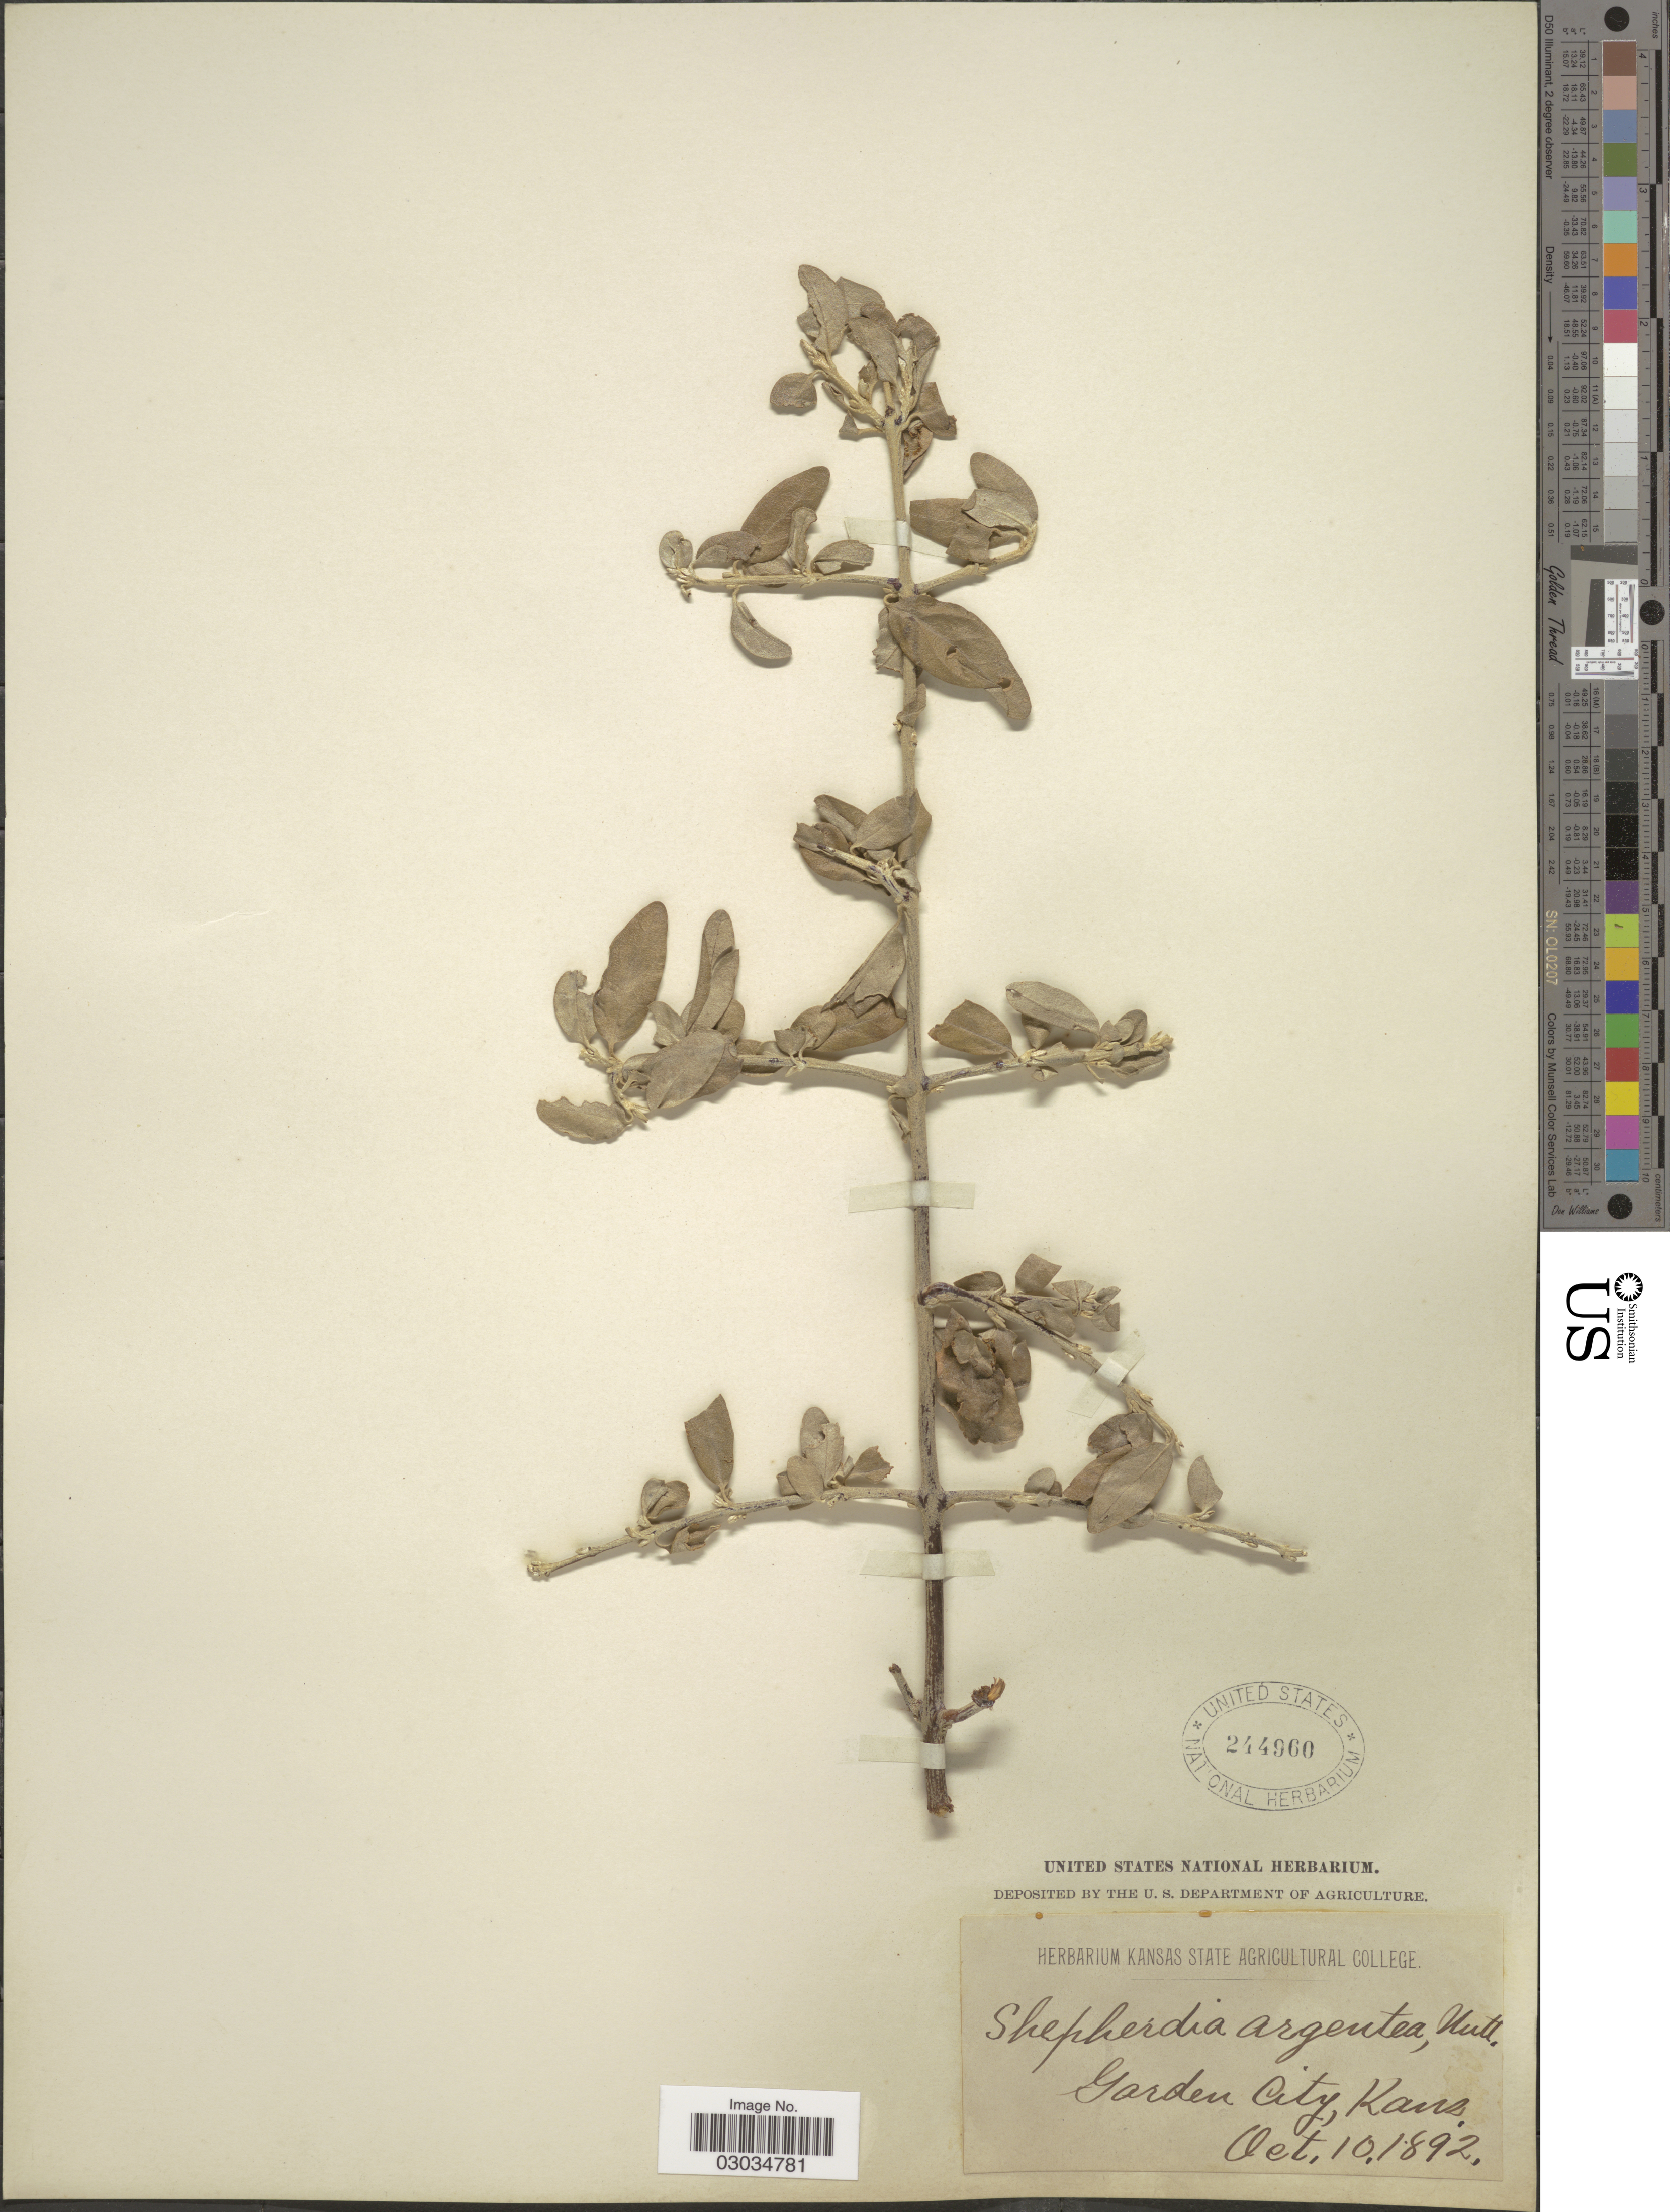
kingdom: Plantae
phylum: Tracheophyta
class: Magnoliopsida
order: Rosales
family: Elaeagnaceae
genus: Shepherdia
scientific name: Shepherdia argentea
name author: (Pursh) Nutt.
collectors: ex herb. Kansas State Agricultural College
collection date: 1892-10-10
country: United States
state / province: Kansas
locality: Garden City.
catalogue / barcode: US 244960